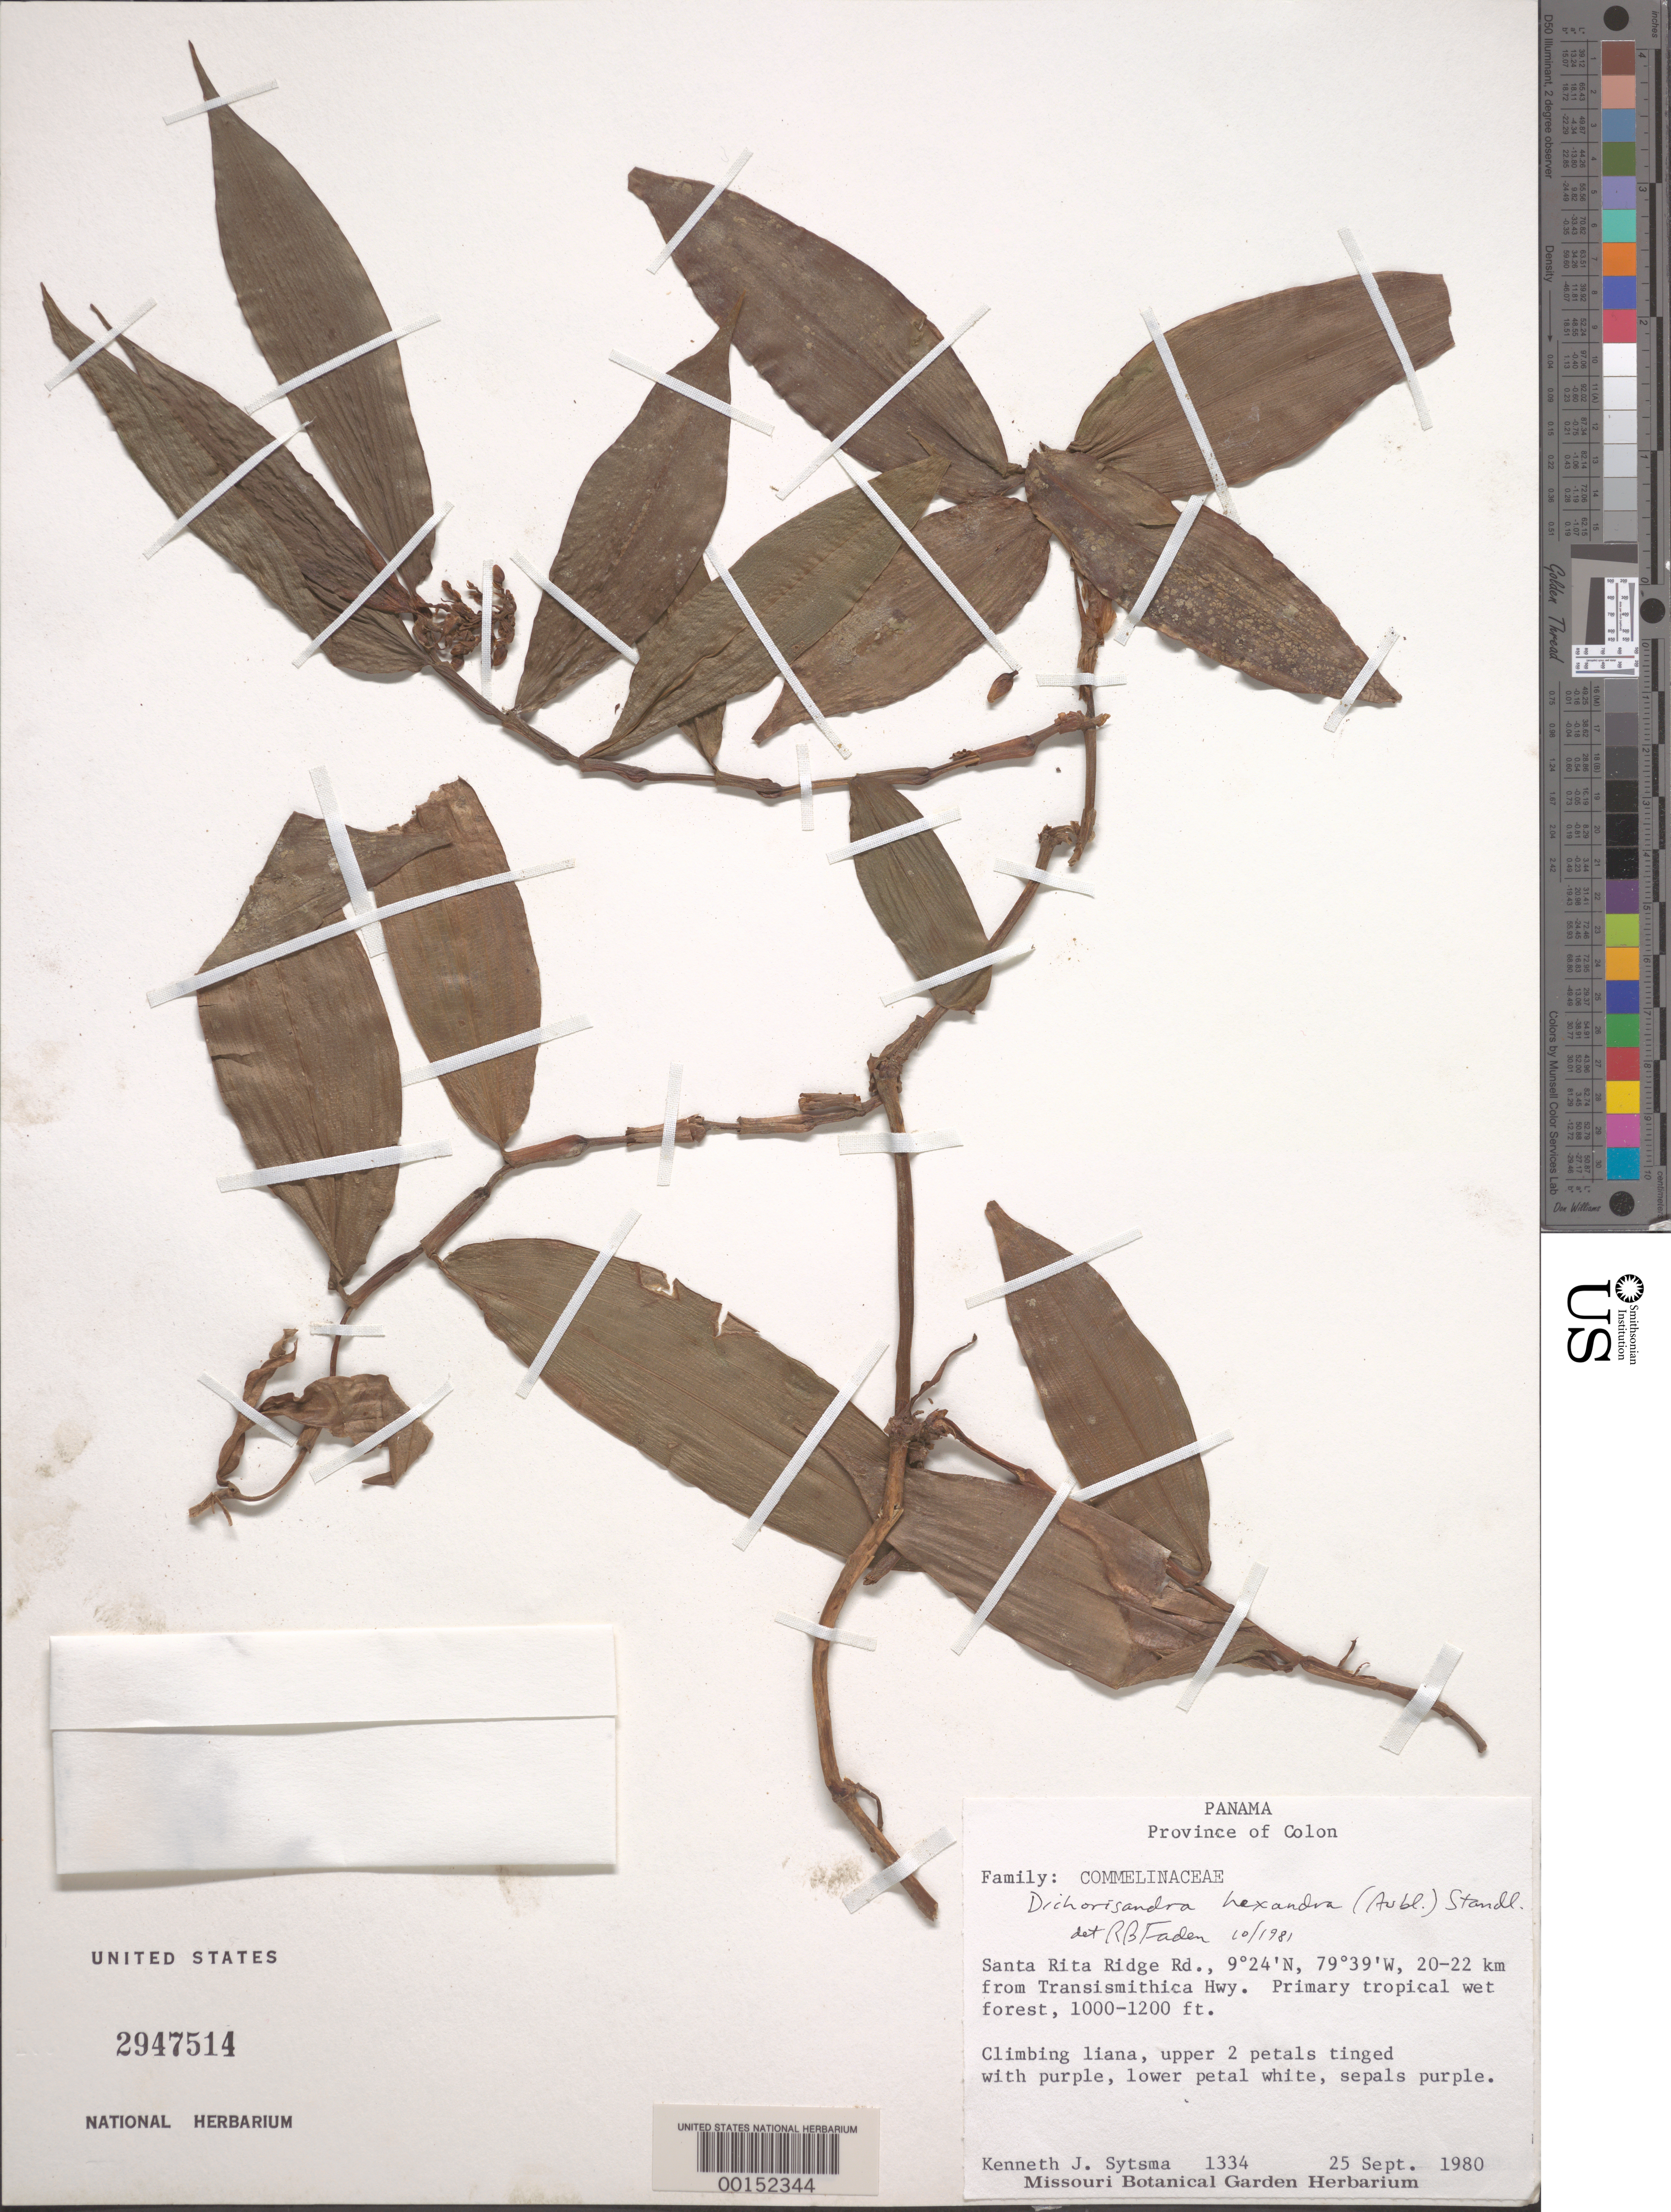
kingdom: Plantae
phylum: Tracheophyta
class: Liliopsida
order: Commelinales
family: Commelinaceae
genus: Dichorisandra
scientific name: Dichorisandra hexandra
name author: (Aubl.) Standl.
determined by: Faden, Robert B., (US), Smithsonian Institution - National Museum of Natural History (UNITED STATES)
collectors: K. J. Sytsma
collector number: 1334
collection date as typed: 25 Sep 1980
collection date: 1980-09-25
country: Panama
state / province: Colón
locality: Santa ridge road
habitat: Wet primary tropical forest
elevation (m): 305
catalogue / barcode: US 2947514